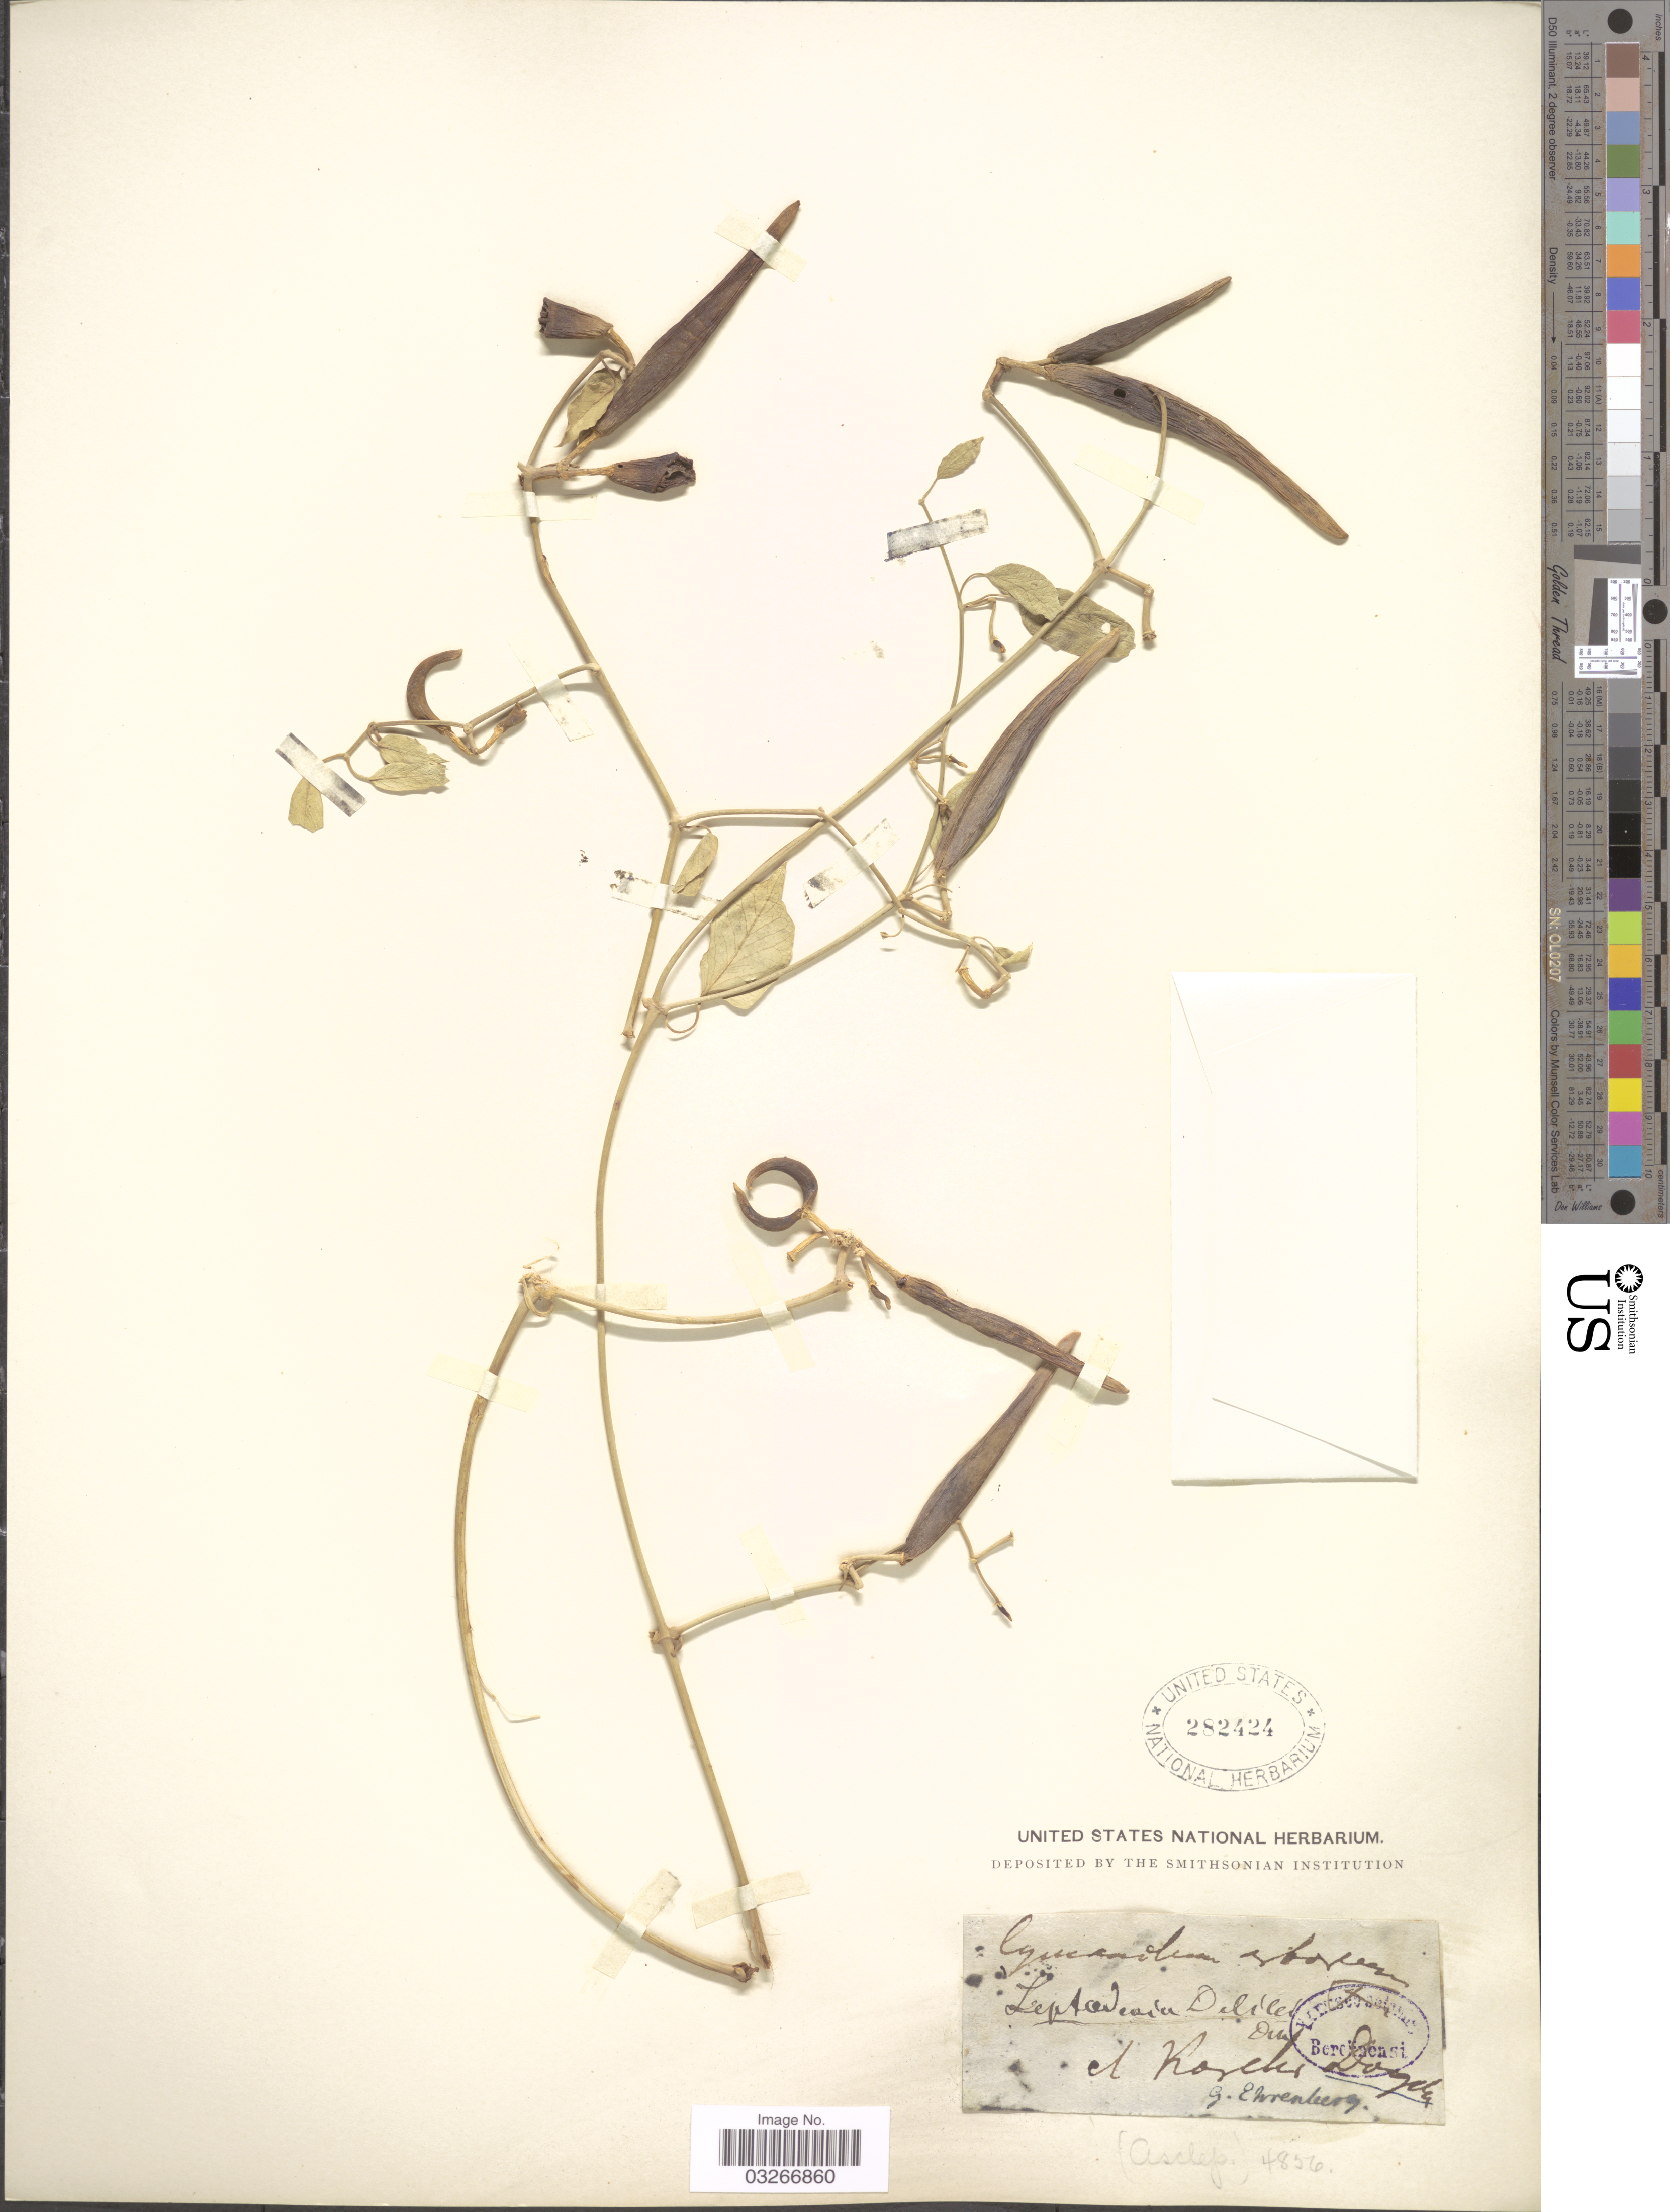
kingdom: Plantae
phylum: Tracheophyta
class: Magnoliopsida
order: Gentianales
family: Apocynaceae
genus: Leptadenia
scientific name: Leptadenia delilei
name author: Decne.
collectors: G. Ehrenberg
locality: Et Koreks Dougala. [interpreted]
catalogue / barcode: US 282424